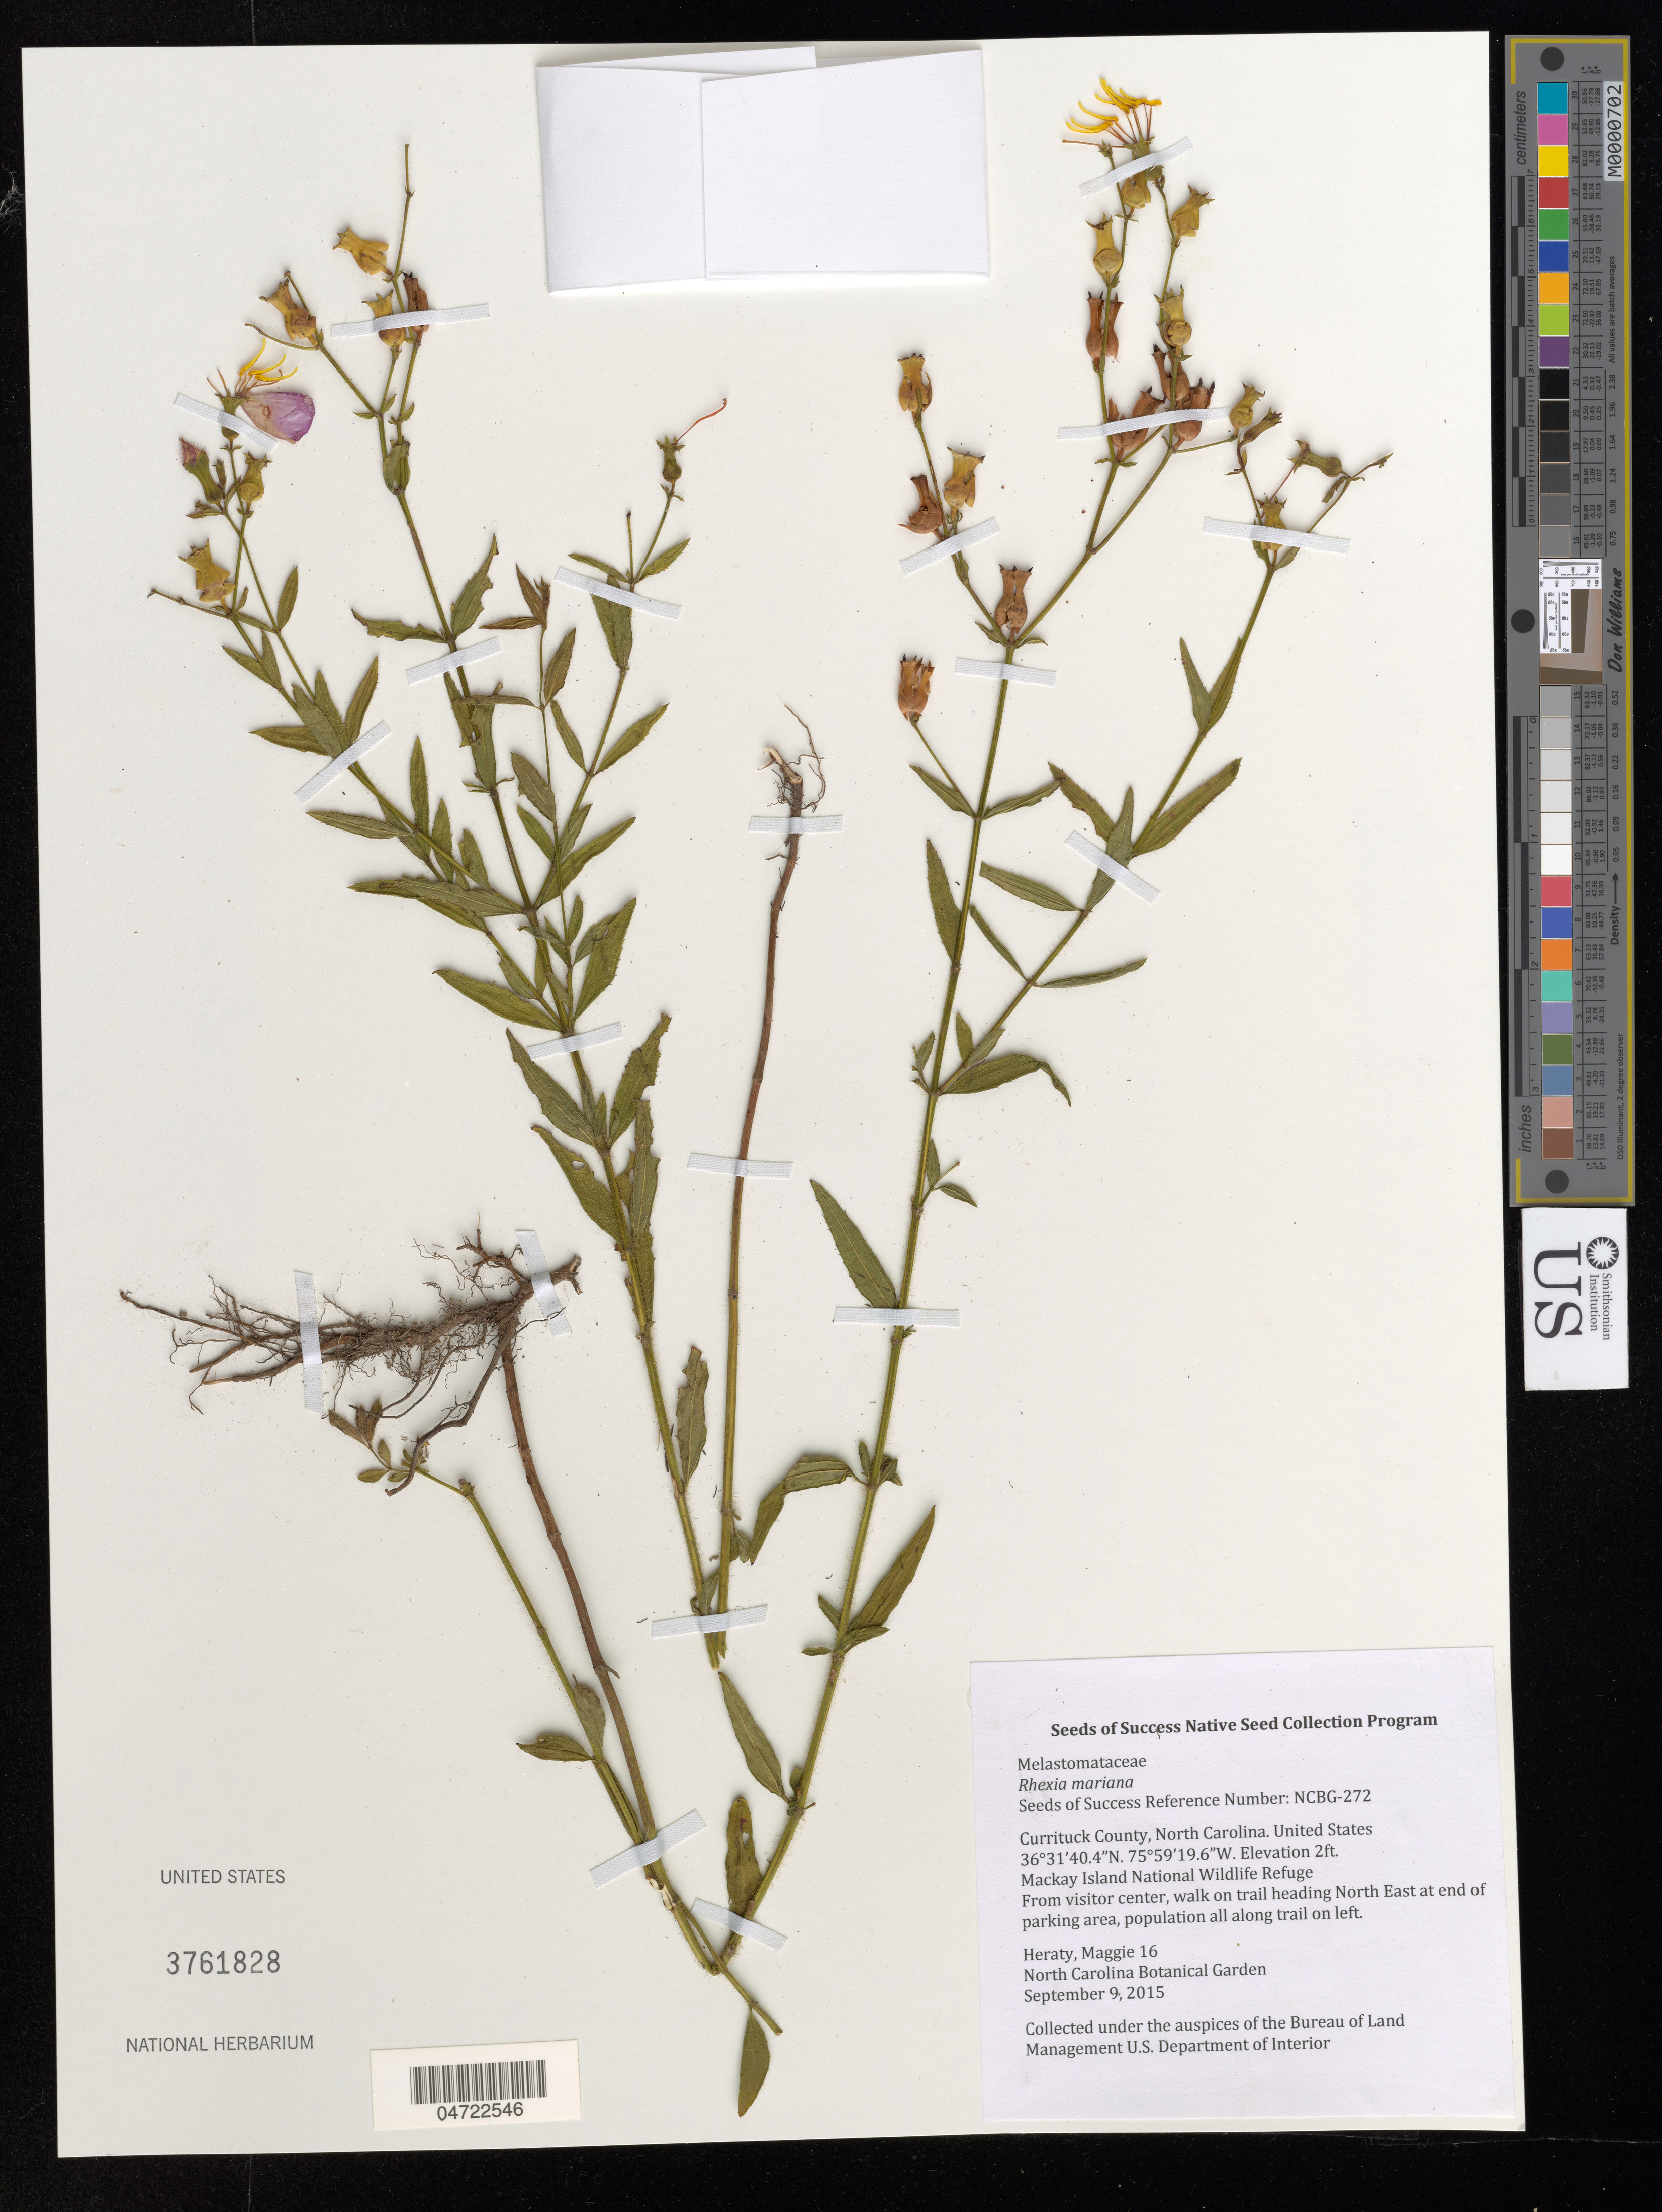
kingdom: Plantae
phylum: Tracheophyta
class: Magnoliopsida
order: Myrtales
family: Melastomataceae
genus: Rhexia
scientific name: Rhexia mariana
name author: L.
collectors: M. Heraty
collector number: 16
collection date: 2015-09-09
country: United States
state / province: North Carolina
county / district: Currituck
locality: Currituck County. Mackay Island National Wildlife Refuge. From visitor center, walk on trail heading North East at end of parking area, population all along trail on left.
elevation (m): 1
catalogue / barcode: US 3761828